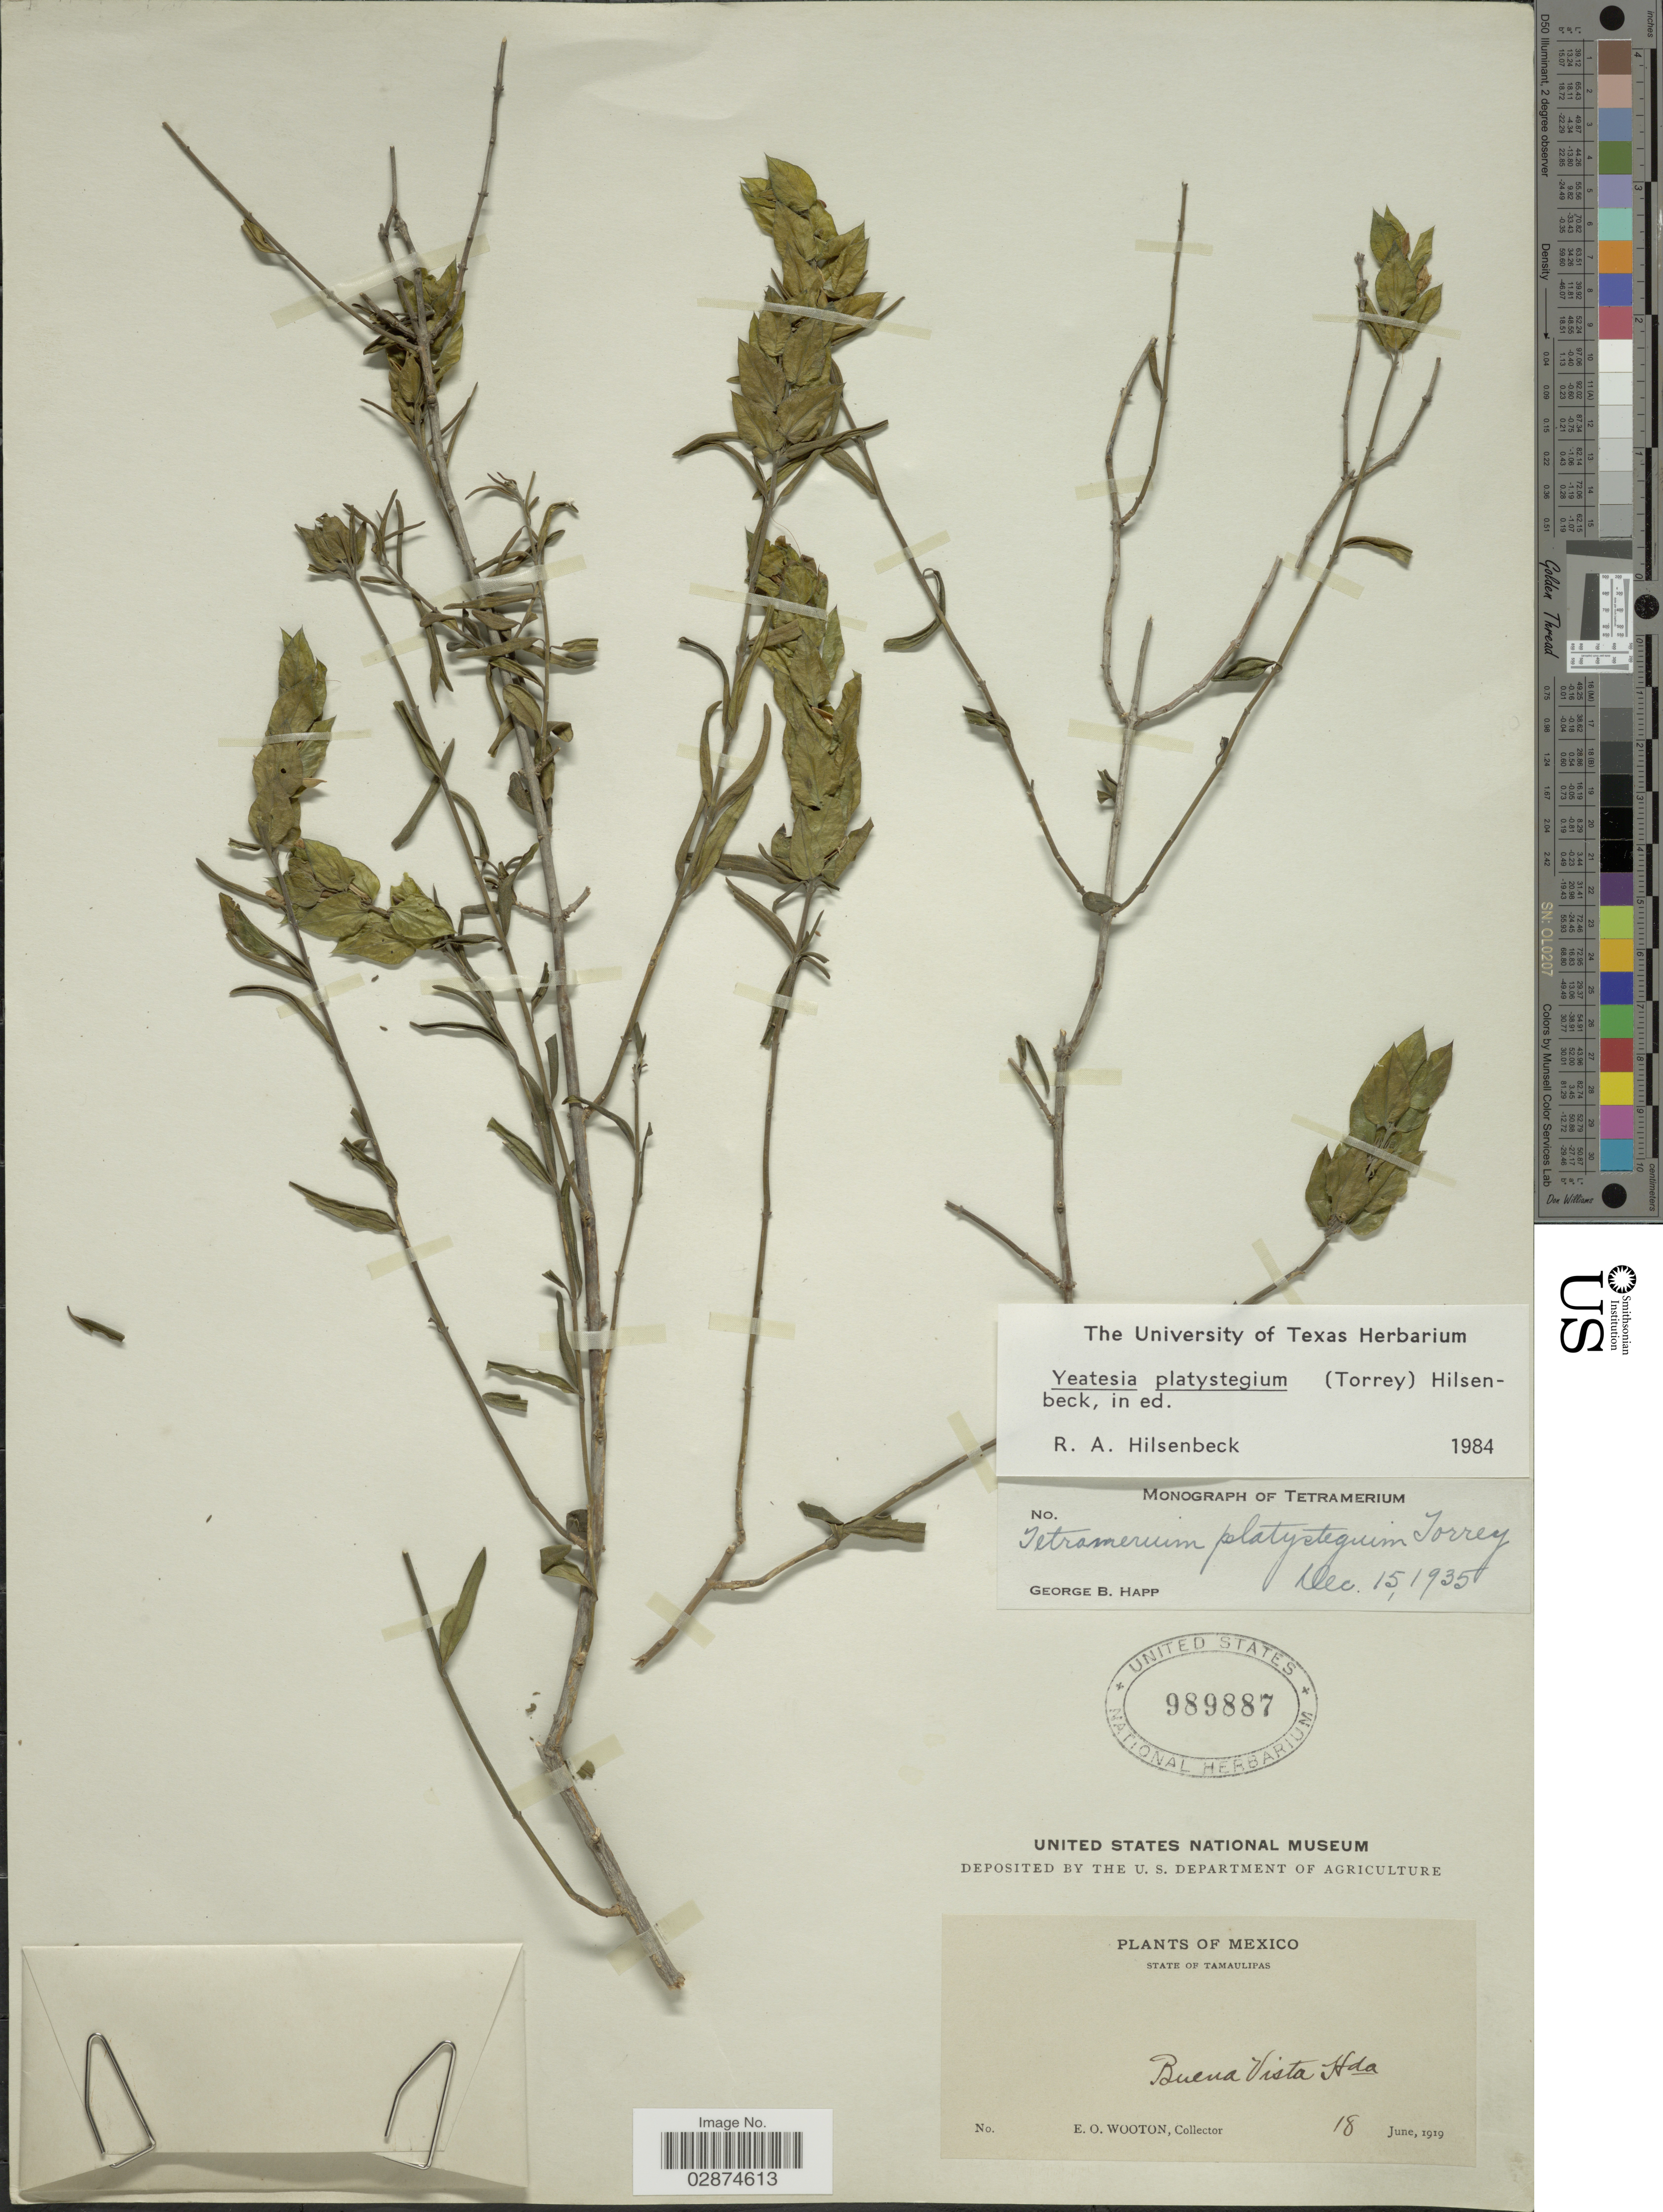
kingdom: Plantae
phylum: Tracheophyta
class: Magnoliopsida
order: Lamiales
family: Acanthaceae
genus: Yeatesia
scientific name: Yeatesia platystegia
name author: (Torr.) Hilsenb.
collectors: E. O. Wooton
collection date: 1919-06-18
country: Mexico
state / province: Hidalgo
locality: Buena Vista.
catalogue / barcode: US 989887